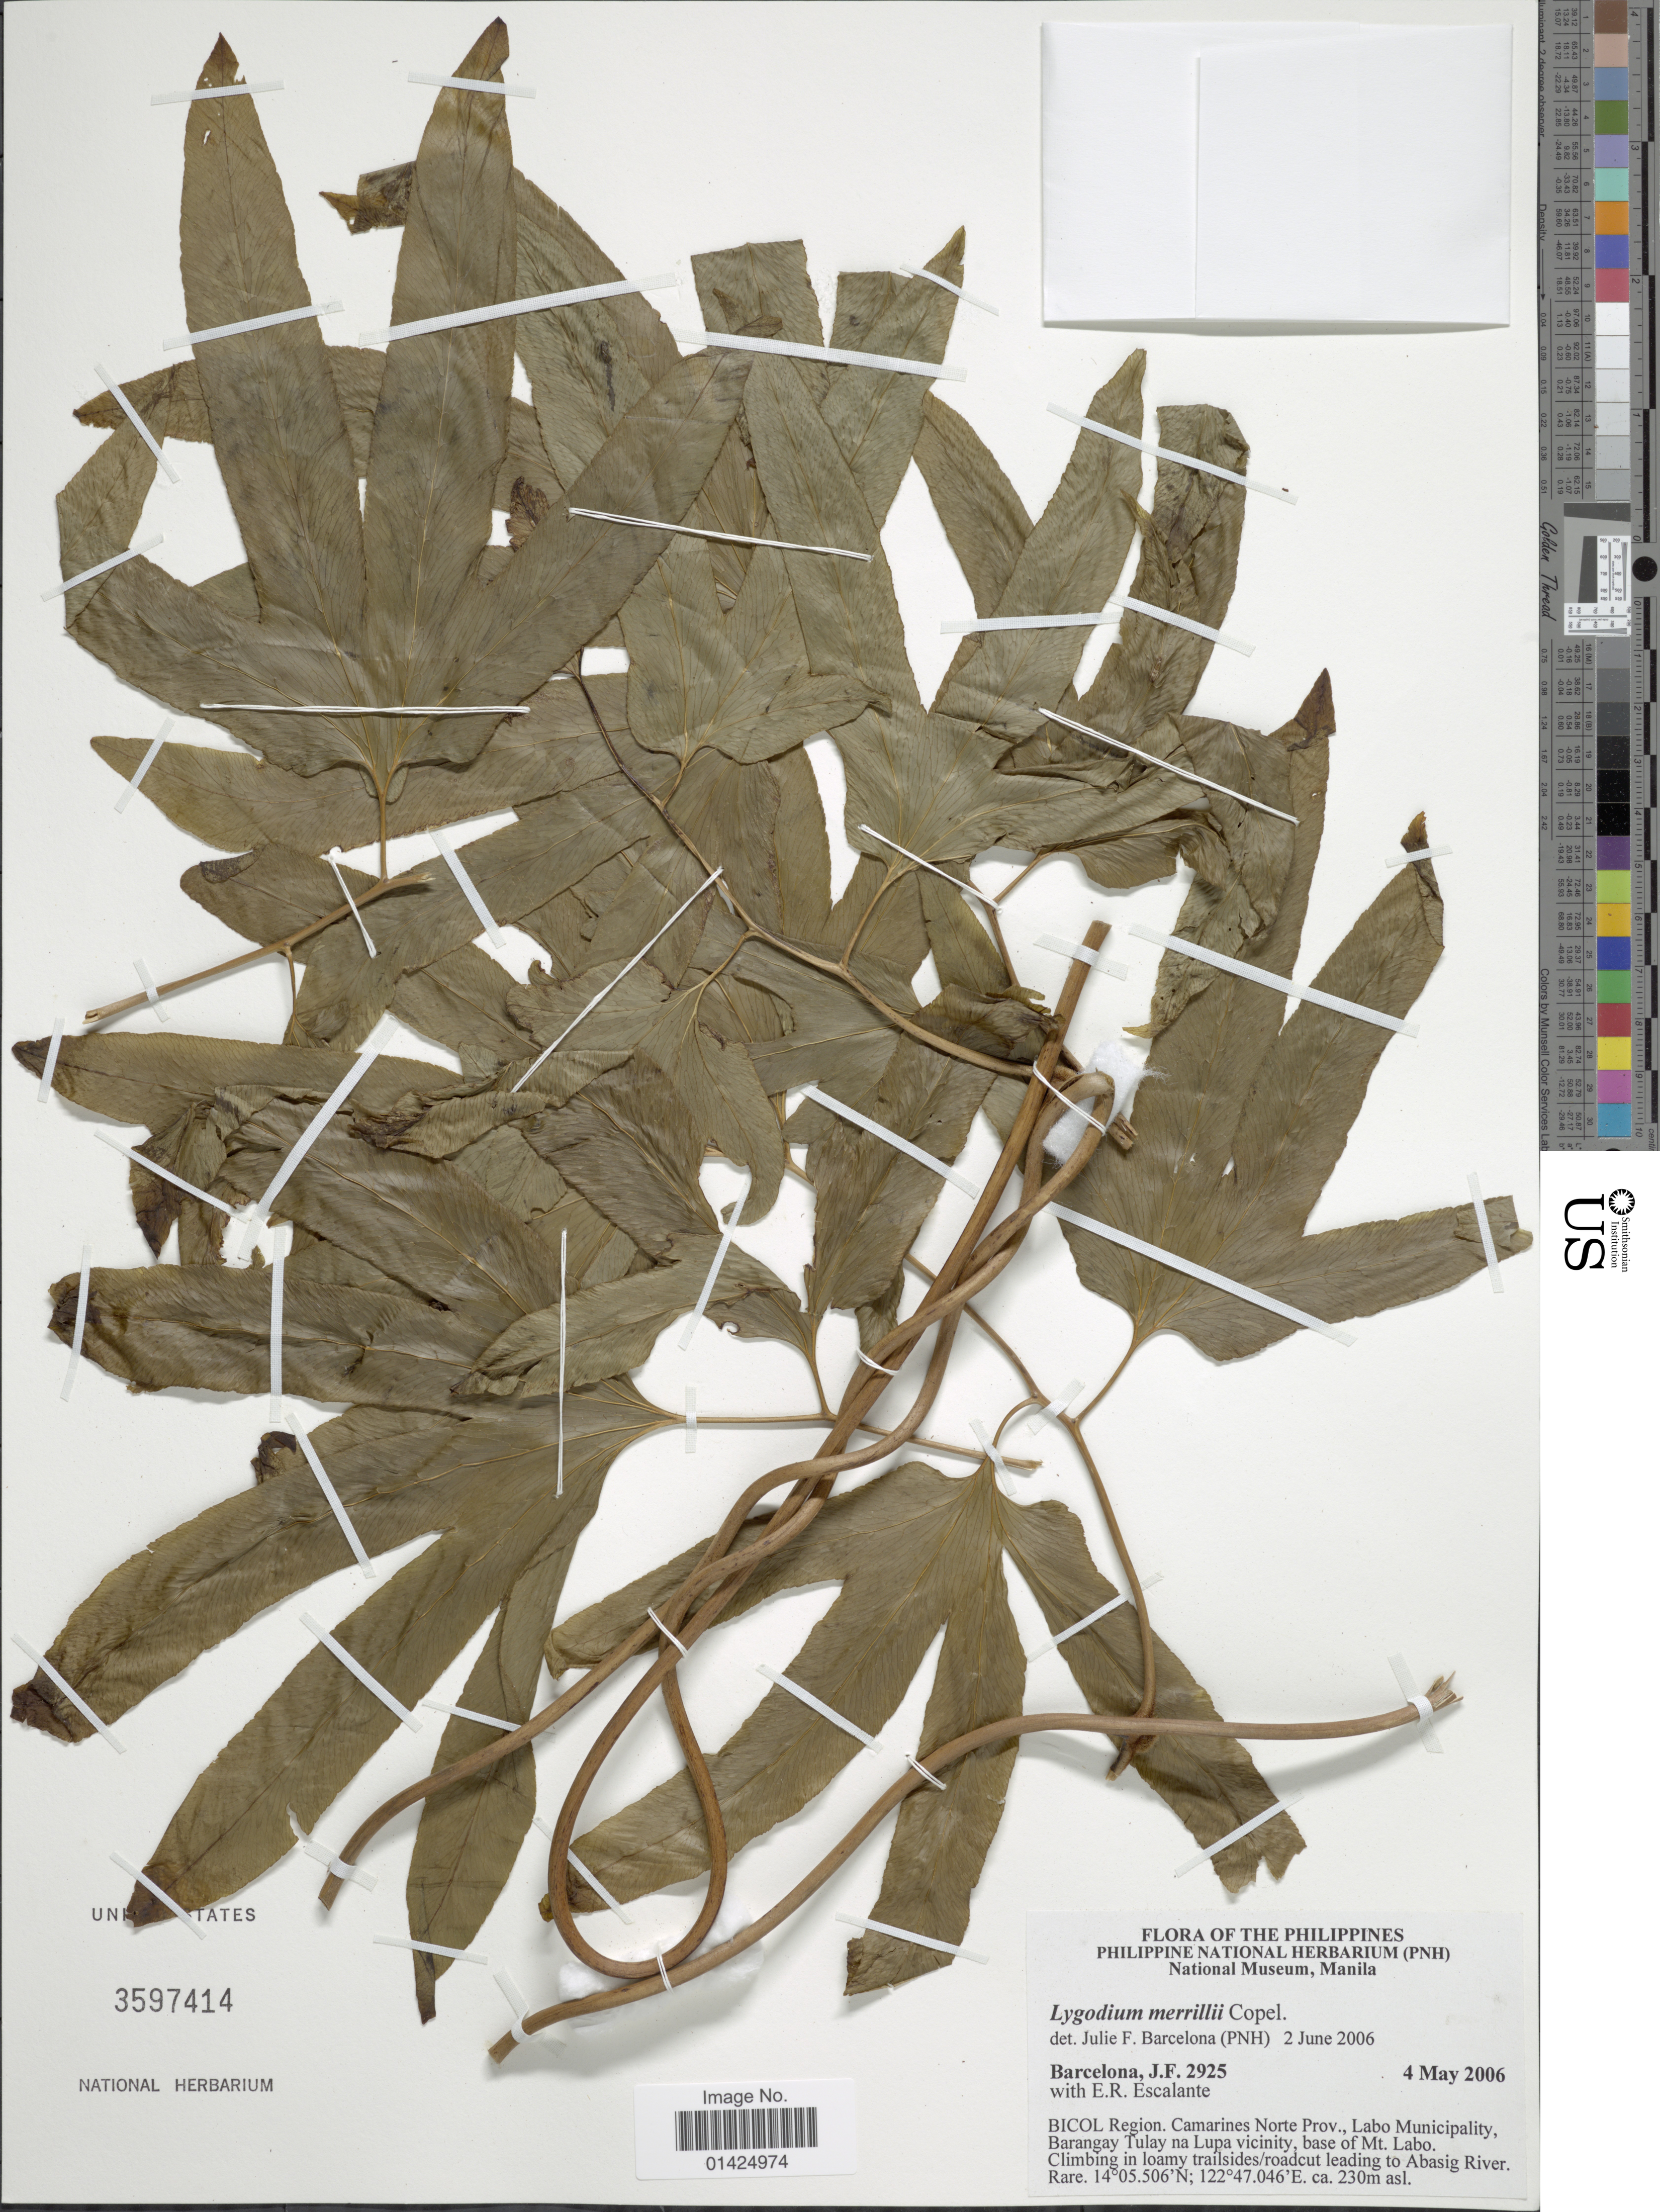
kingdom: Plantae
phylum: Tracheophyta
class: Polypodiopsida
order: Schizaeales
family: Lygodiaceae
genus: Lygodium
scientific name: Lygodium merrillii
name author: Copel.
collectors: J. F. Barcelona & E. Escalante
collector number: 2925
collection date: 2006-05-04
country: Philippines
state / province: Bicol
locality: Bicol Region. Camarines Norte Prov., Labo Municipality, Barangay Tulay na Lupa vicinity, base of Mt. Labo. Climbing in loamy trailsides/roadcut leading to Abasig River.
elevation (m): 230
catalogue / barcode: US 3597414